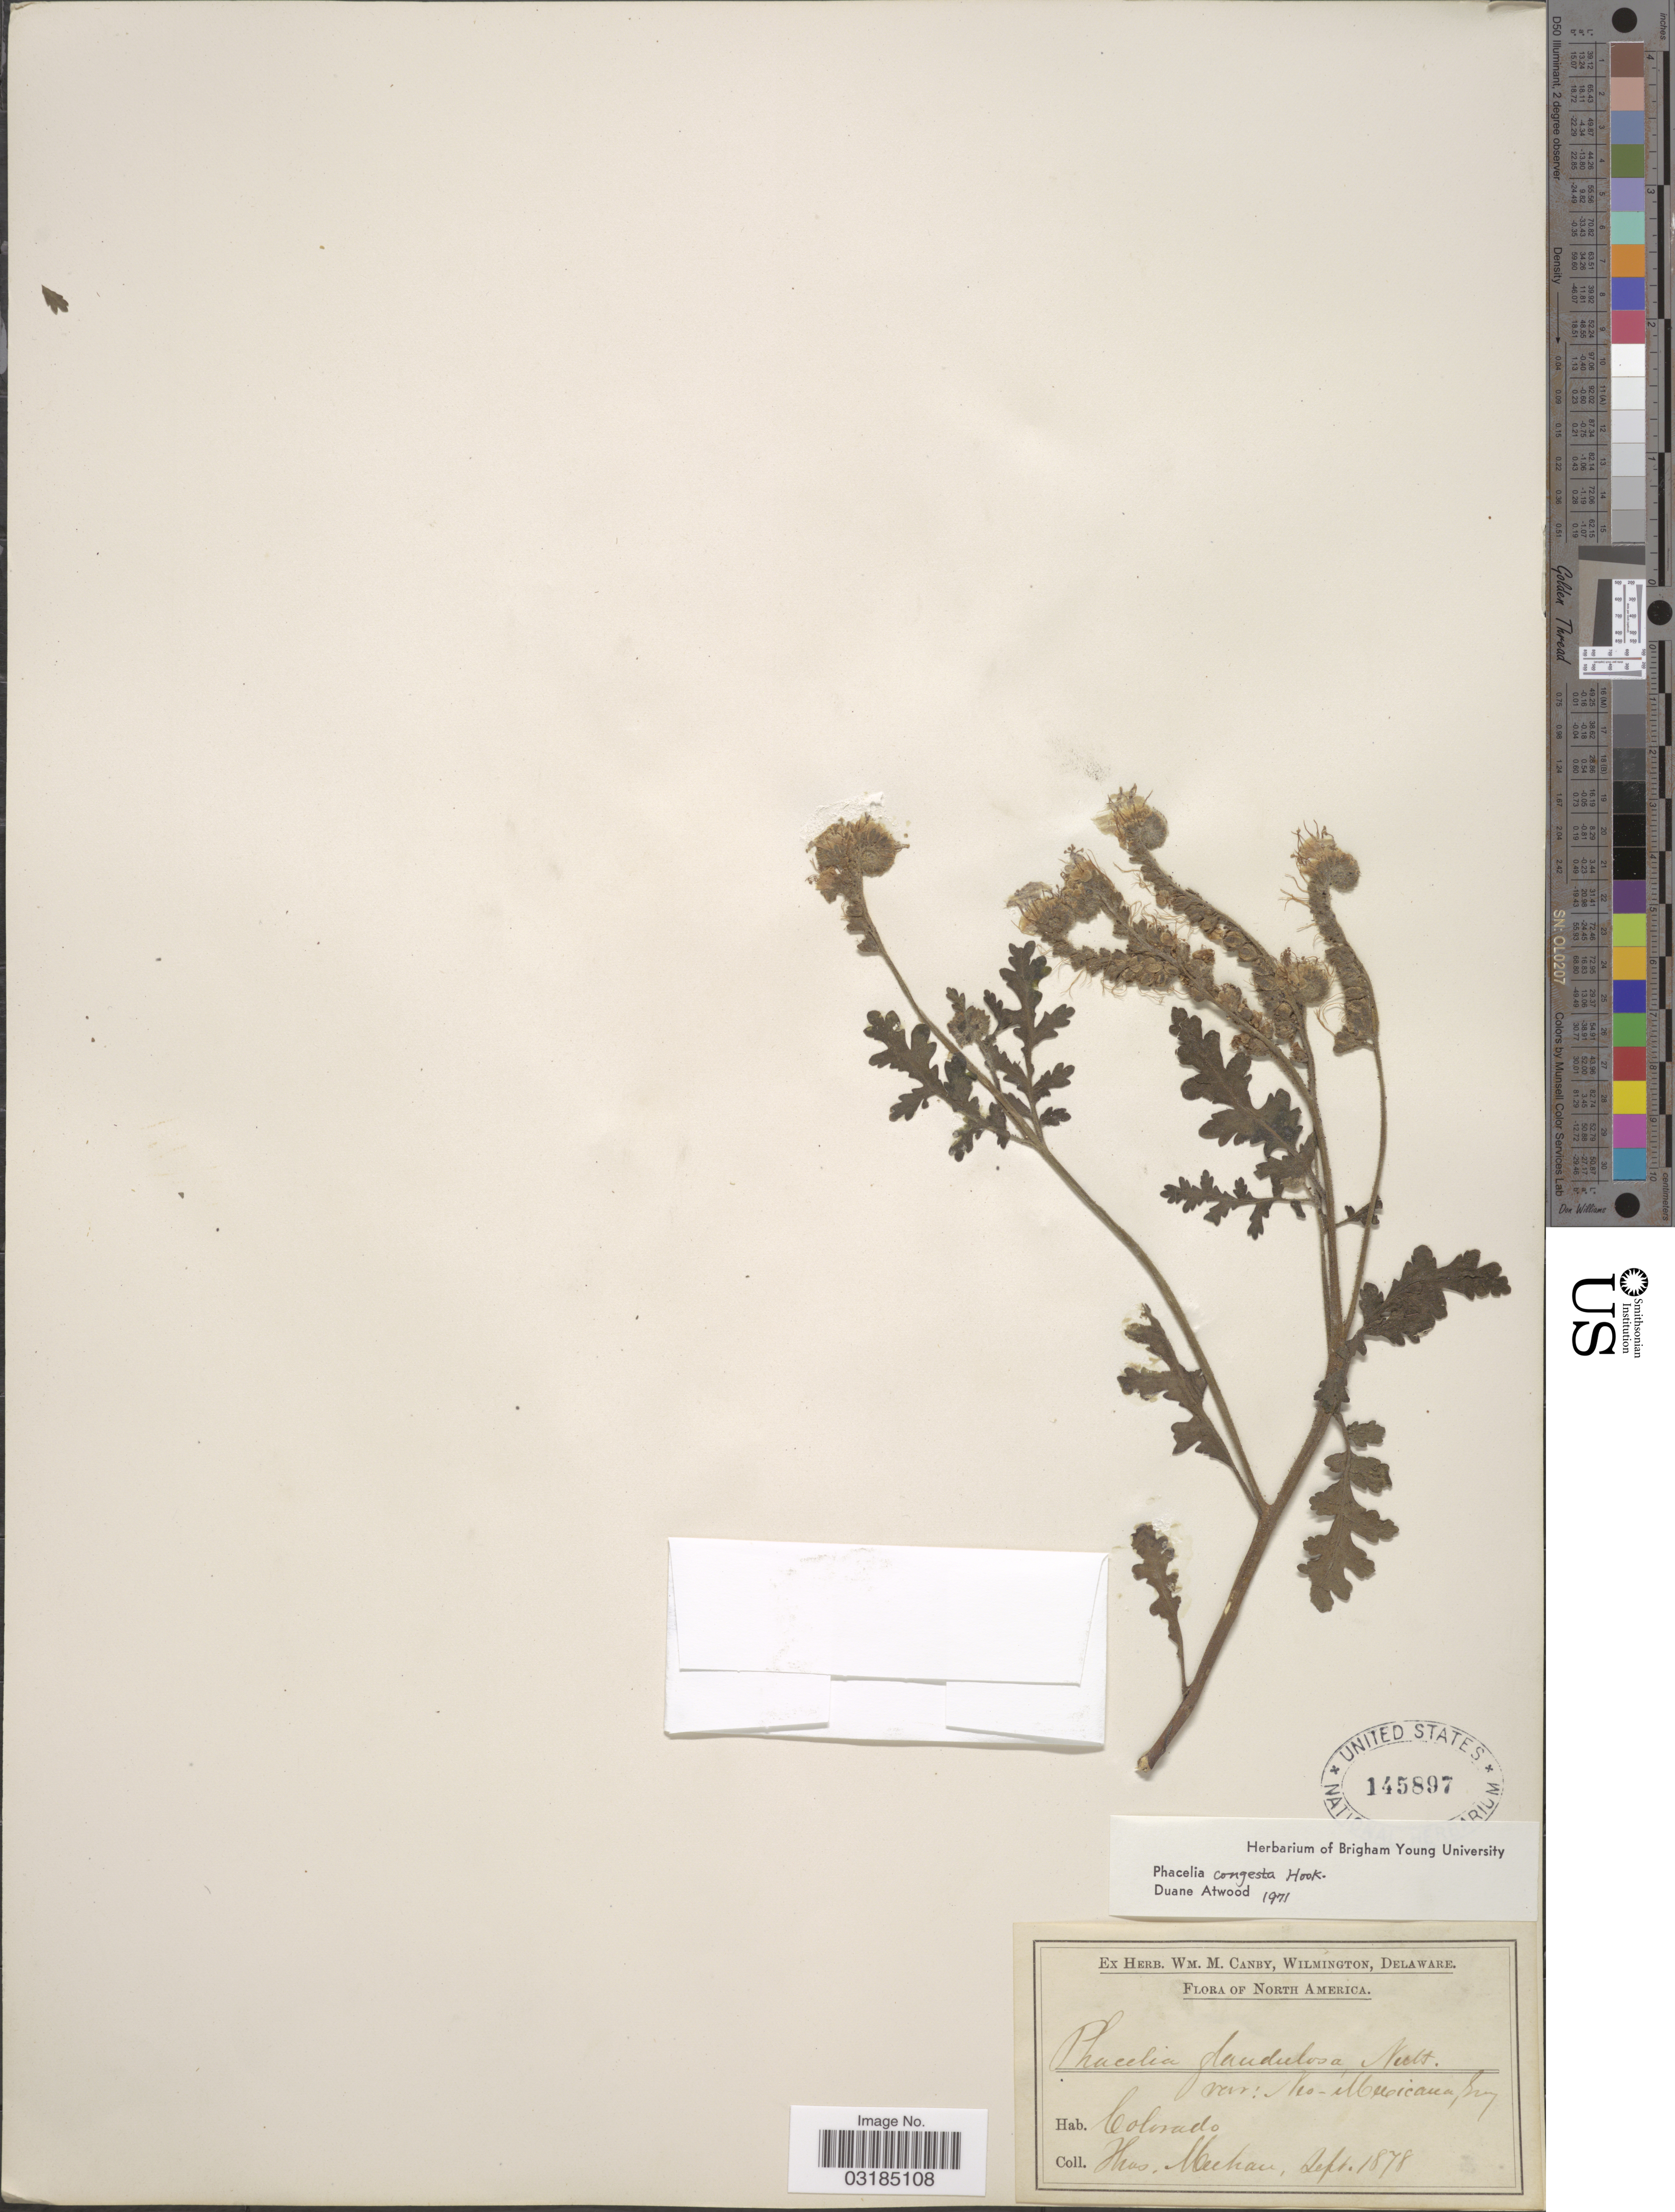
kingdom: Plantae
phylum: Tracheophyta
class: Magnoliopsida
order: Boraginales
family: Hydrophyllaceae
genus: Phacelia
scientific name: Phacelia congesta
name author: Hook.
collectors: T. Meehan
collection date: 1878-09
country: United States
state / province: Colorado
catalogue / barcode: US 145897